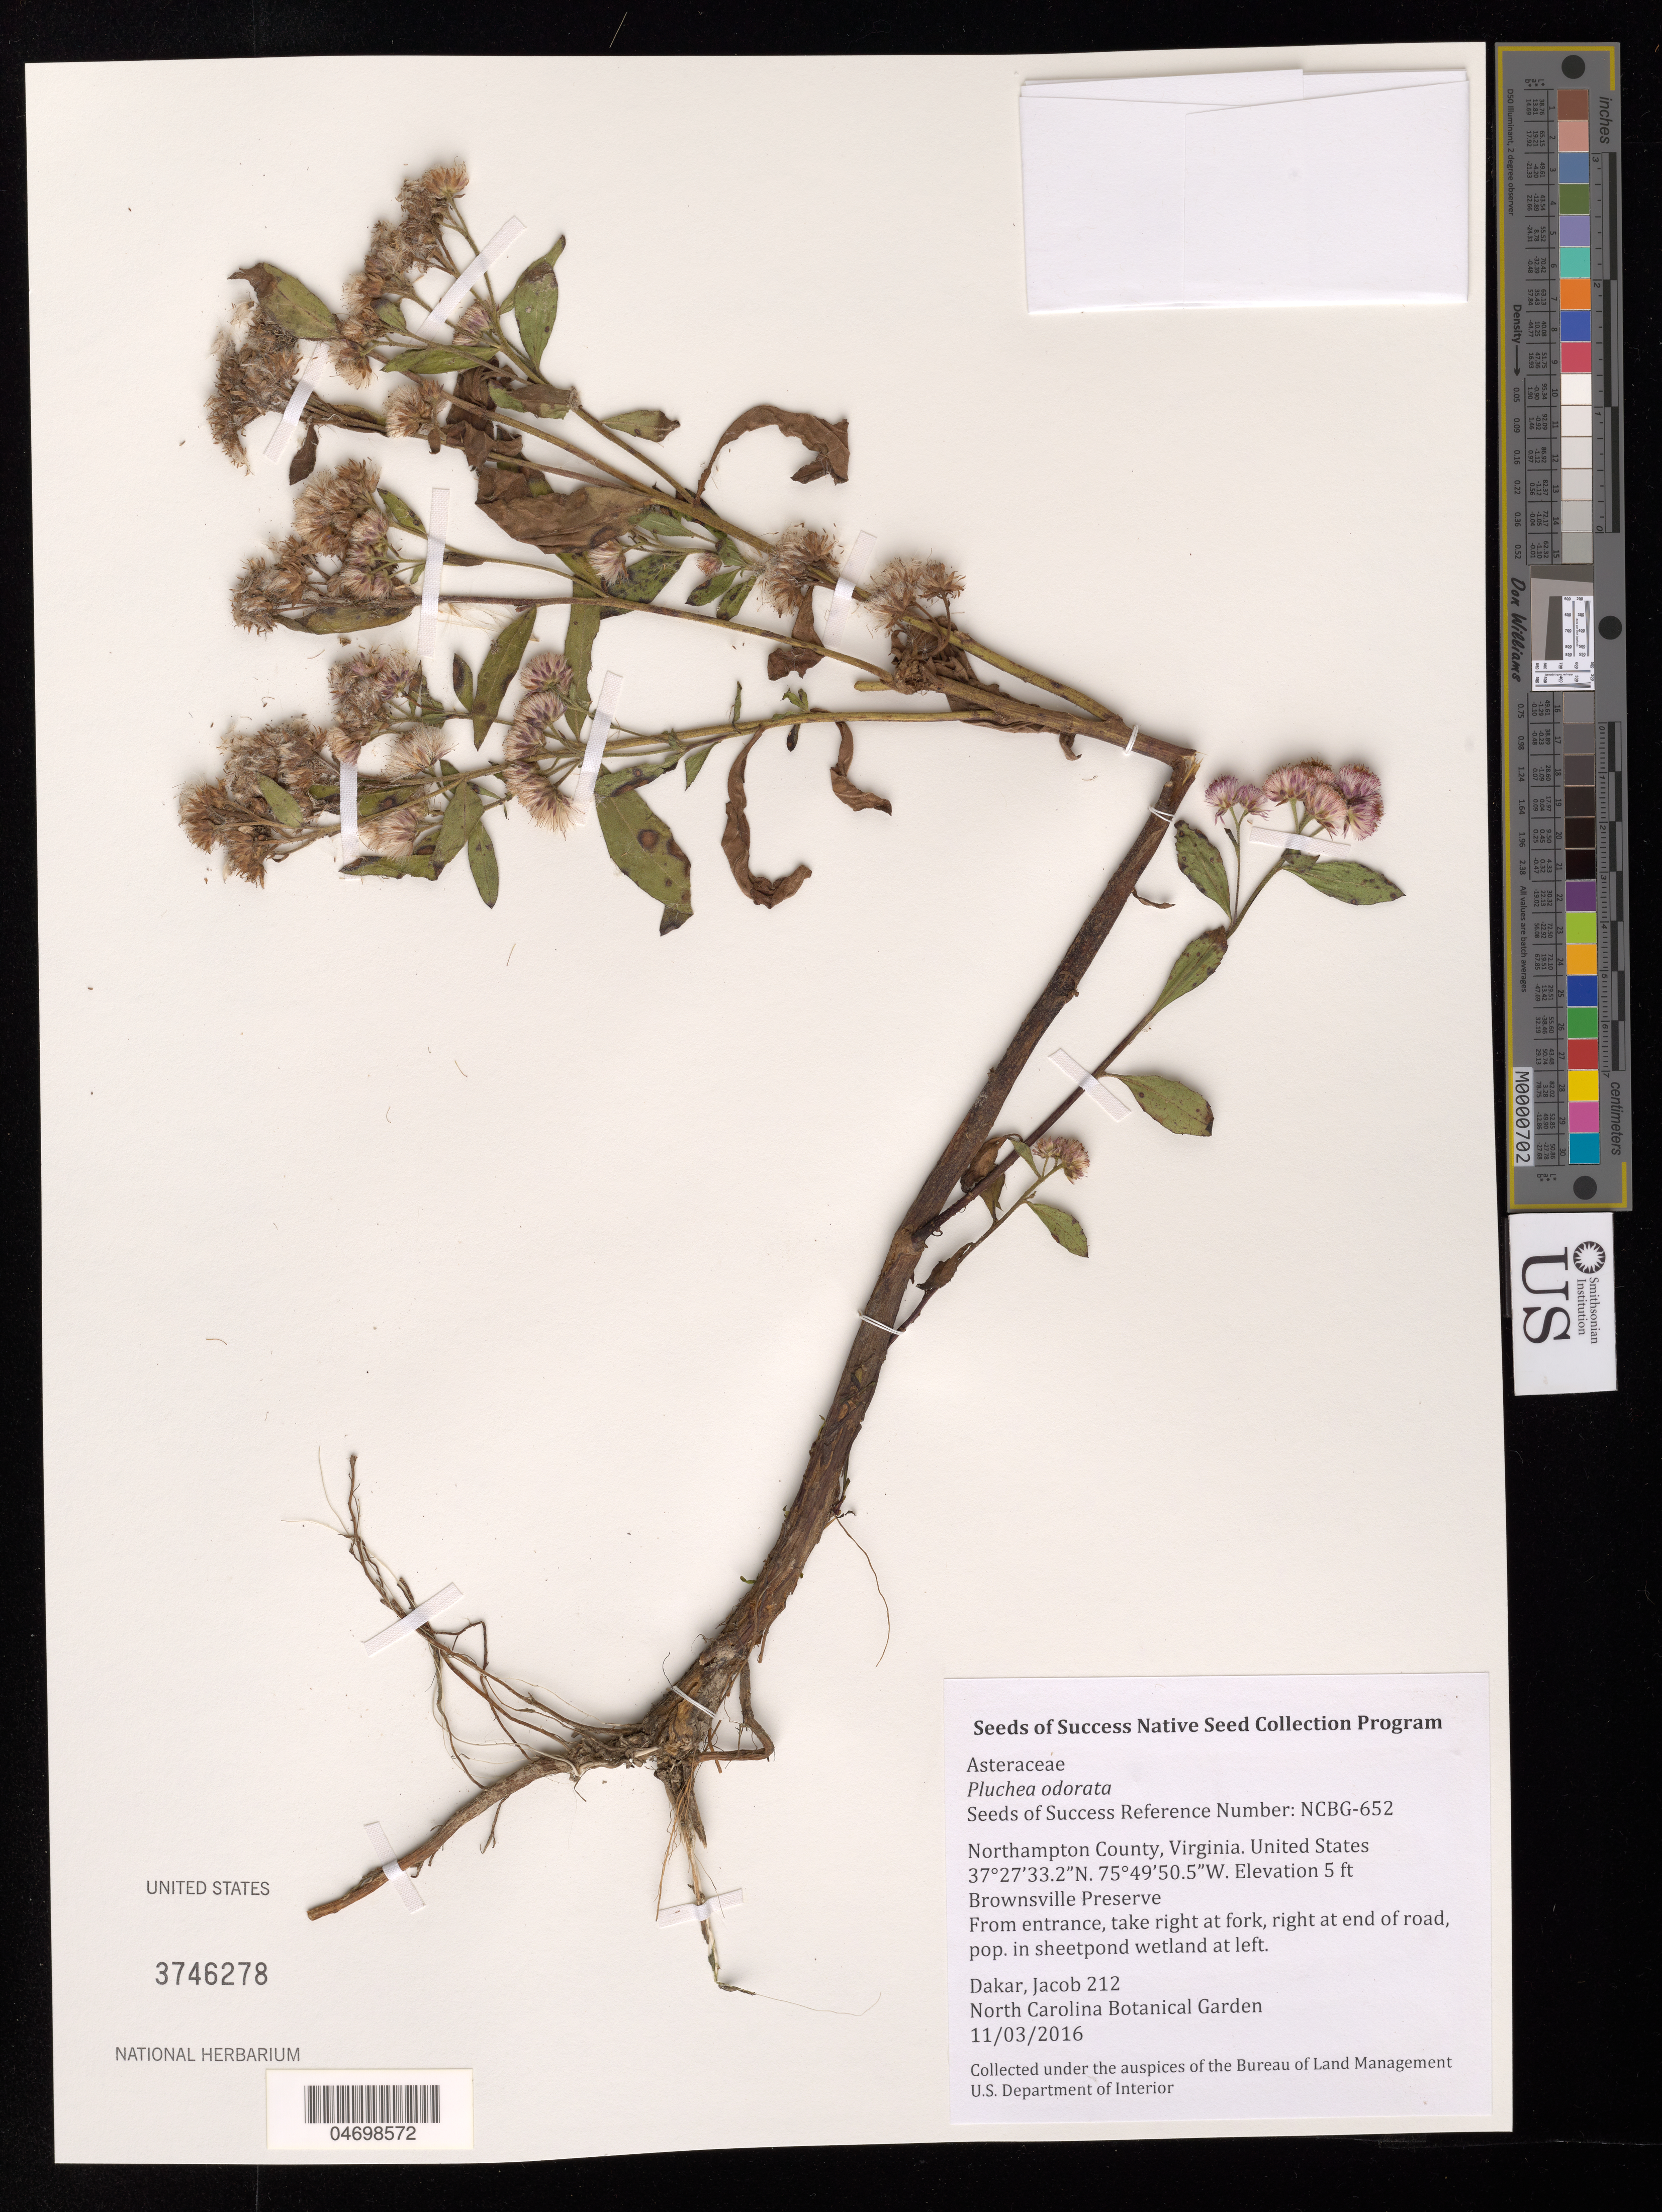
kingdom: Plantae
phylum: Tracheophyta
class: Magnoliopsida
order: Asterales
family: Asteraceae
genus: Pluchea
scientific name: Pluchea odorata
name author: (L.) Cass.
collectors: J. Dakar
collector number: NCBG-652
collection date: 2016-11-03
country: United States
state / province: Virginia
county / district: Northampton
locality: Brownsville Preserve, Sheetpond Wetland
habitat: Atlantic coast tidal marsh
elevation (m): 2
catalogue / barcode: US 3746278